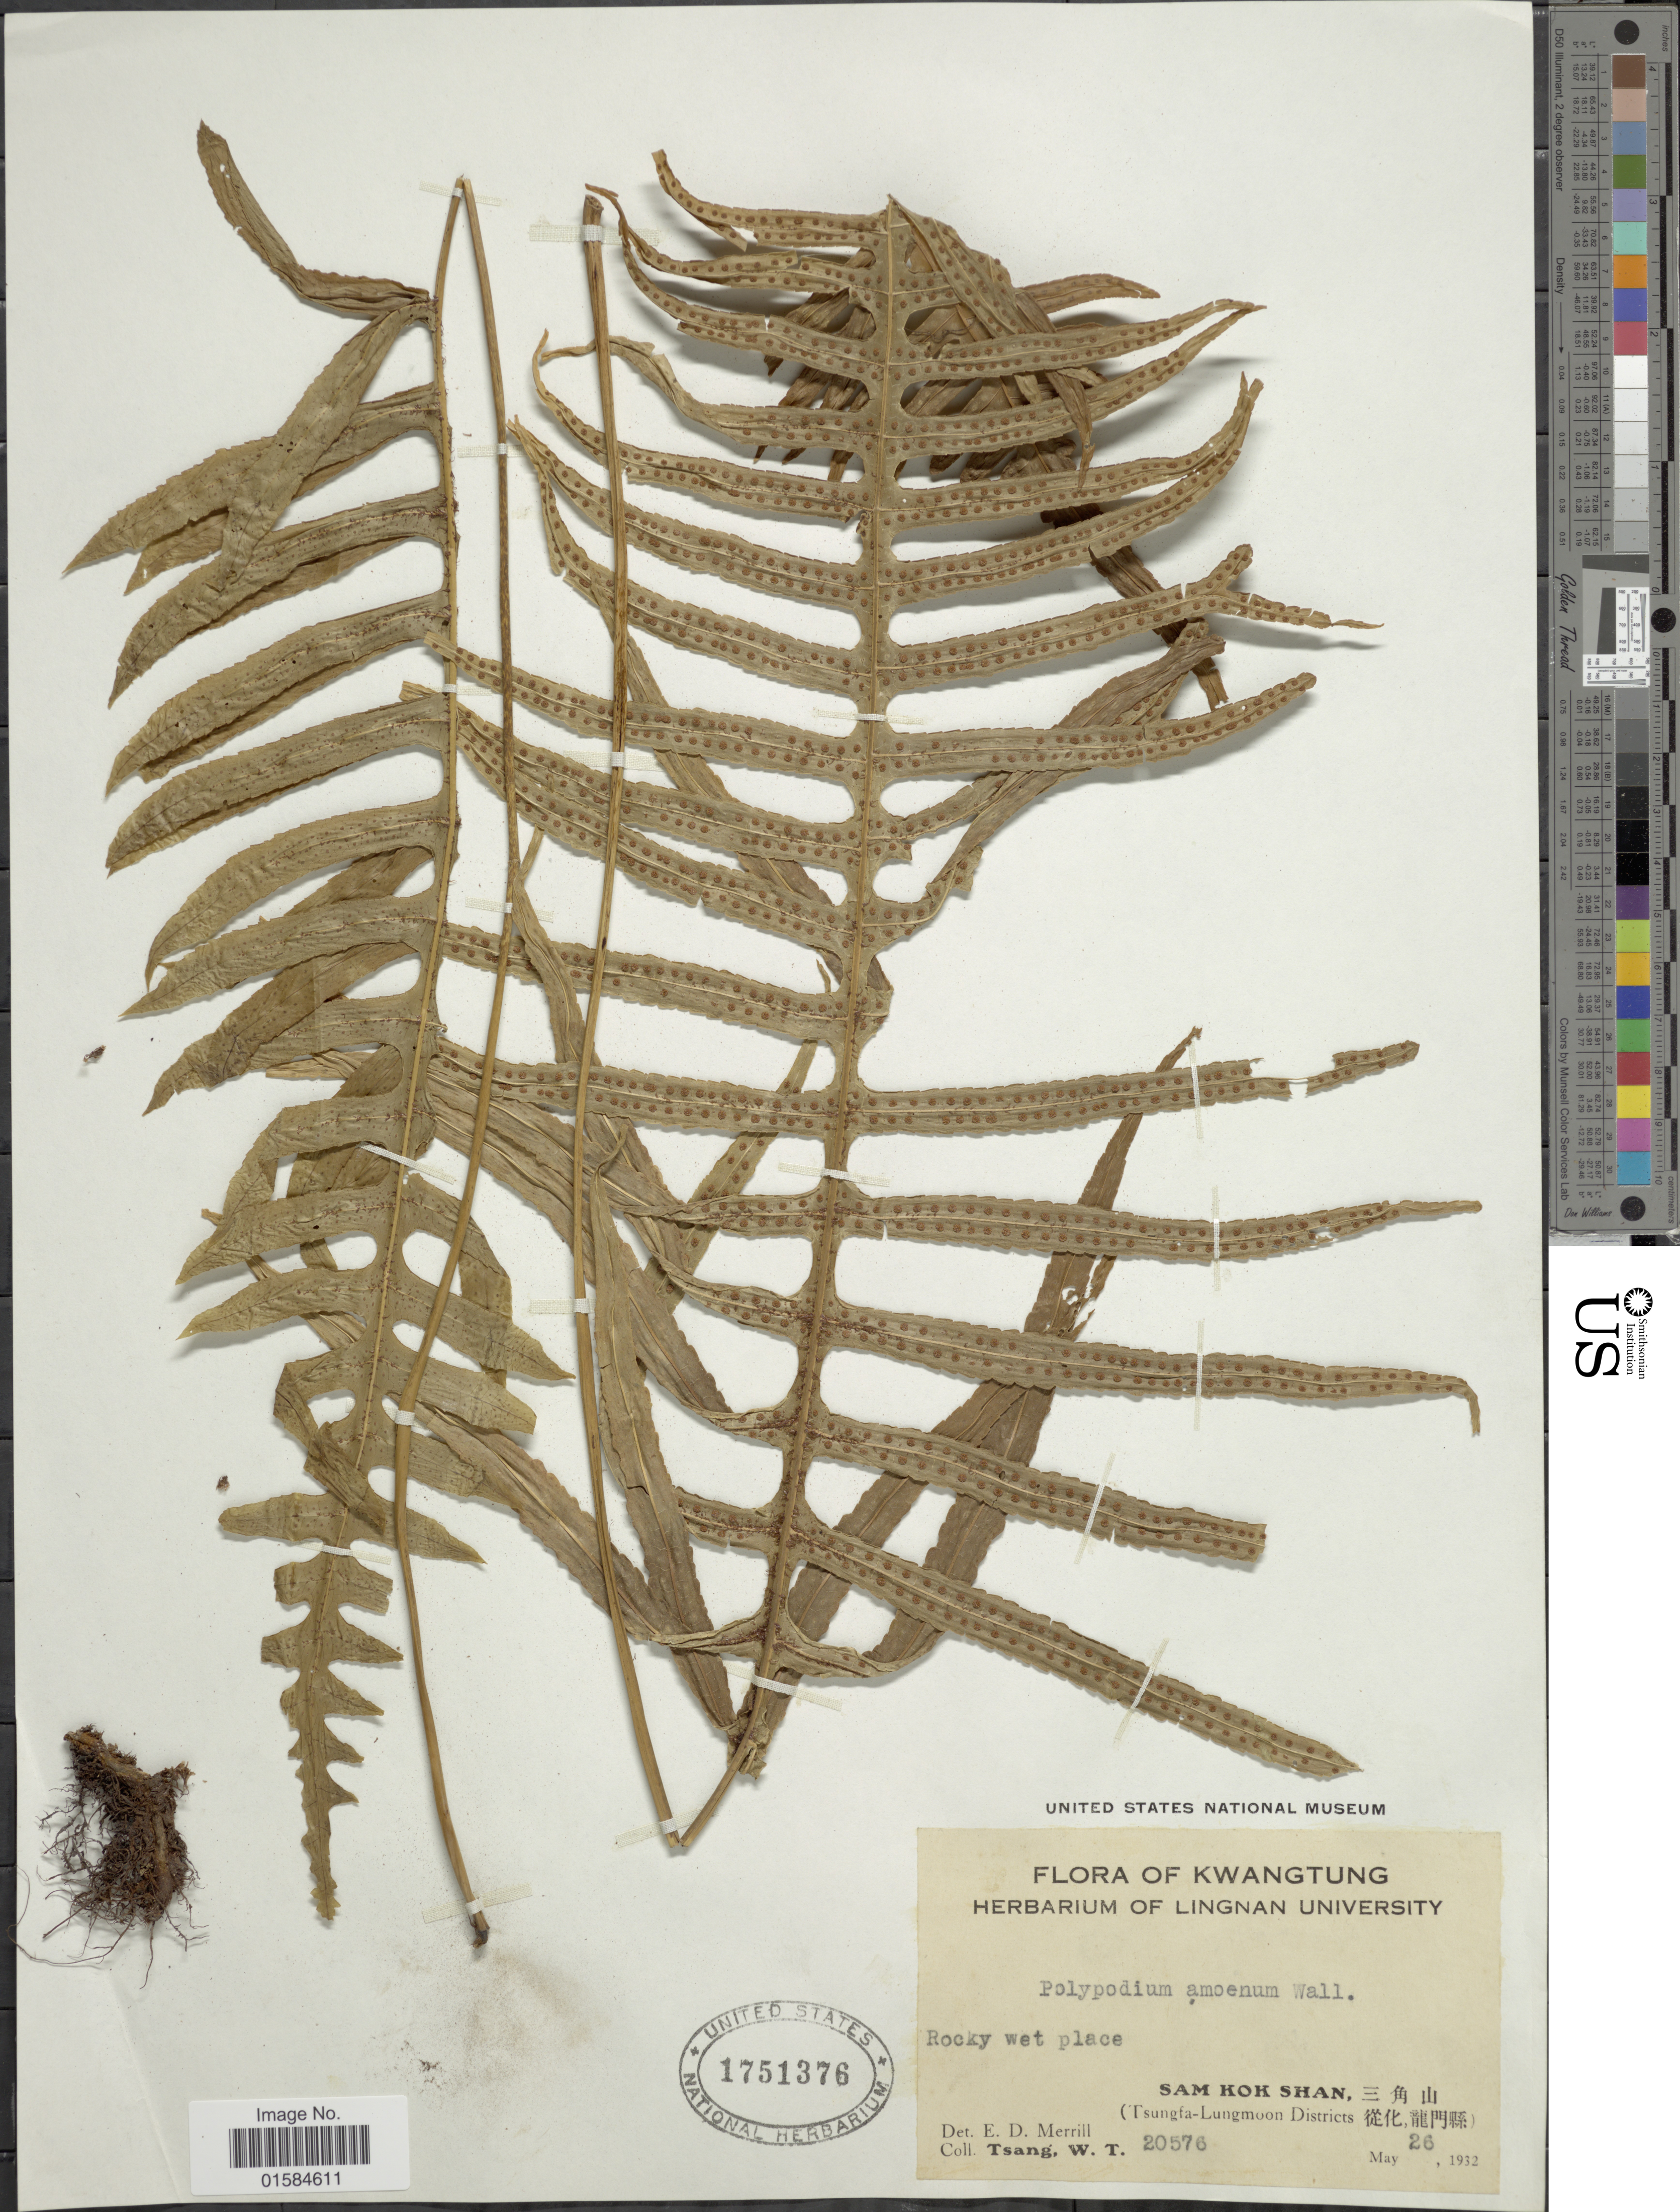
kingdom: Plantae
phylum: Tracheophyta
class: Polypodiopsida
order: Polypodiales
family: Polypodiaceae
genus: Goniophlebium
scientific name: Goniophlebium amoenum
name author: (Wall. ex Mett.) J. Sm.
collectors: W. T. Tsang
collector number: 20576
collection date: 1932-05-26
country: China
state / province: Guangdong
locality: Kwangtung, Sam Kok Shan, Tsungfa-Lungmoon Districts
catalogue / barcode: US 1751376